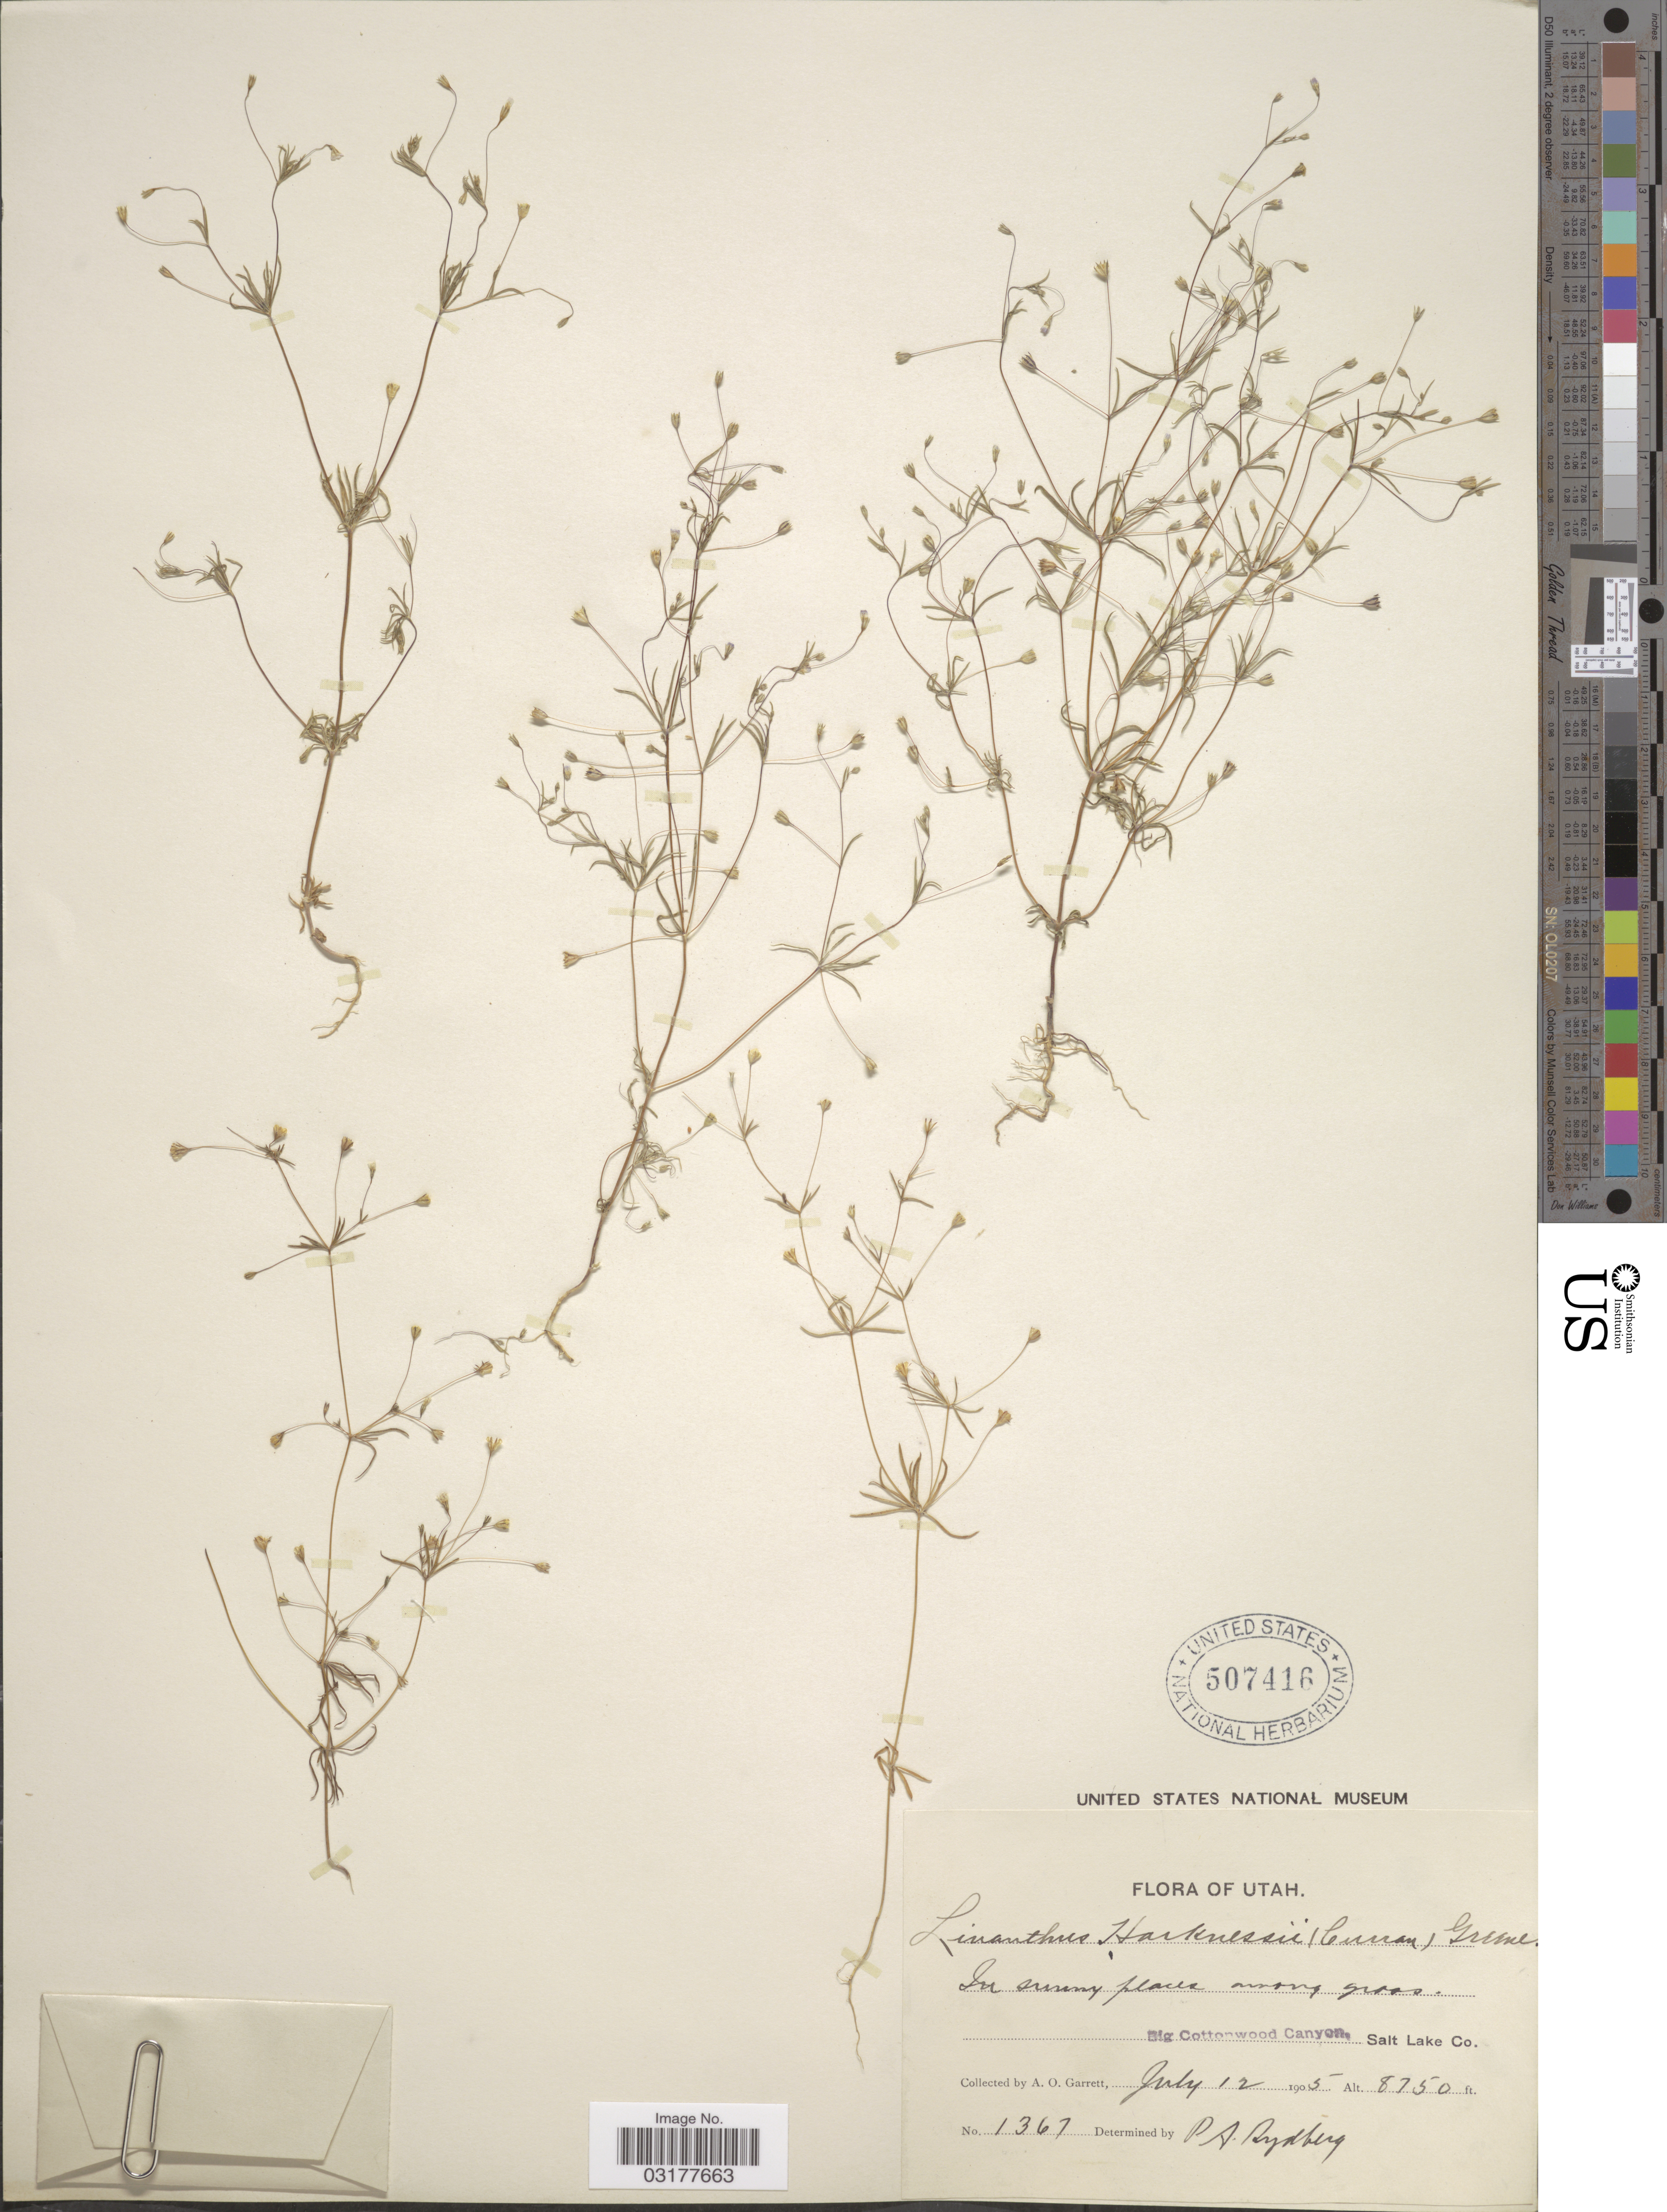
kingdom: Plantae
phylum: Tracheophyta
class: Magnoliopsida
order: Ericales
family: Polemoniaceae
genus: Leptosiphon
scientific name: Leptosiphon septentrionalis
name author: (H. Mason) J.M. Porter & L.A. Johnson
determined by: Strong, Mark T., (BOT), Smithsonian Institution - National Museum of Natural History (UNITED STATES)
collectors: A. O. Garrett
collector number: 1367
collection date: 1905-07-12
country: United States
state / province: Utah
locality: Big Cottonwood Canyon. Salt Lake Co.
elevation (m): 2667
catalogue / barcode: US 507416